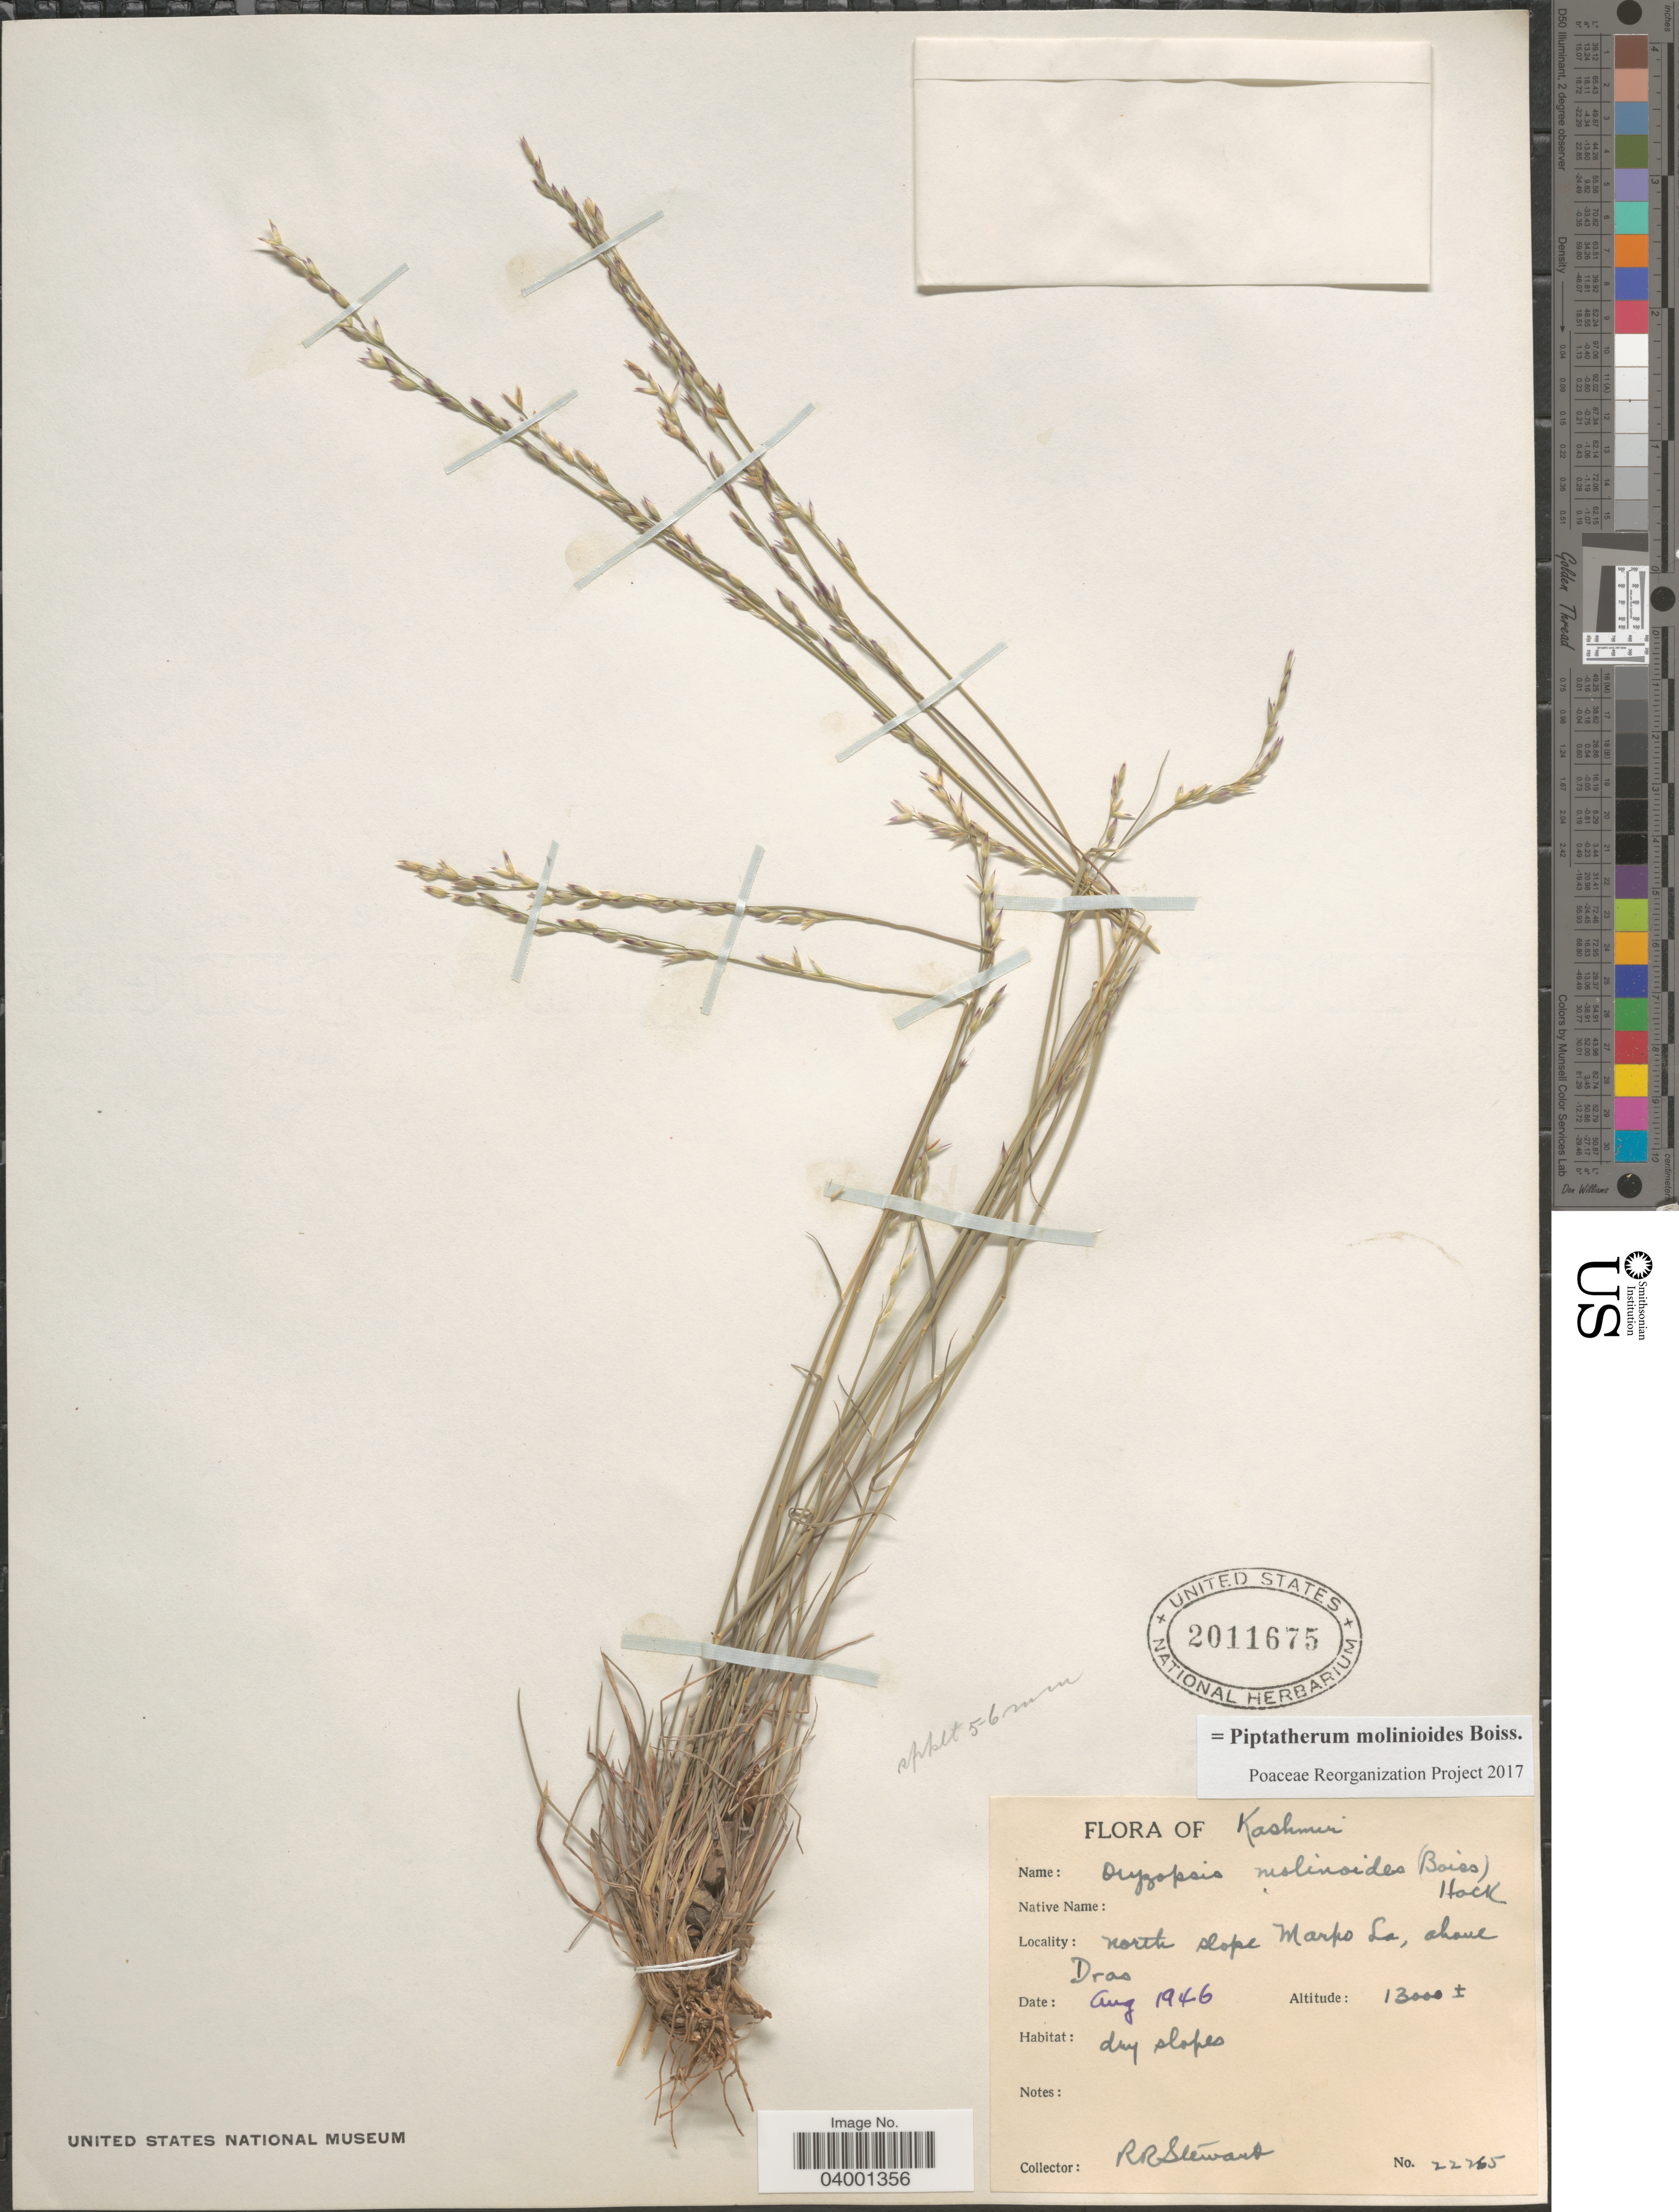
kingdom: Plantae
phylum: Tracheophyta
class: Liliopsida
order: Poales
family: Poaceae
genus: Piptatherum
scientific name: Piptatherum molinioides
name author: Boiss.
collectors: R. Stewart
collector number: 22265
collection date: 1946-08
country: India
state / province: Jammu and Kashmir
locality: Kashmir. North slope Marpo La, above Dras.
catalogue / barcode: US 2011675